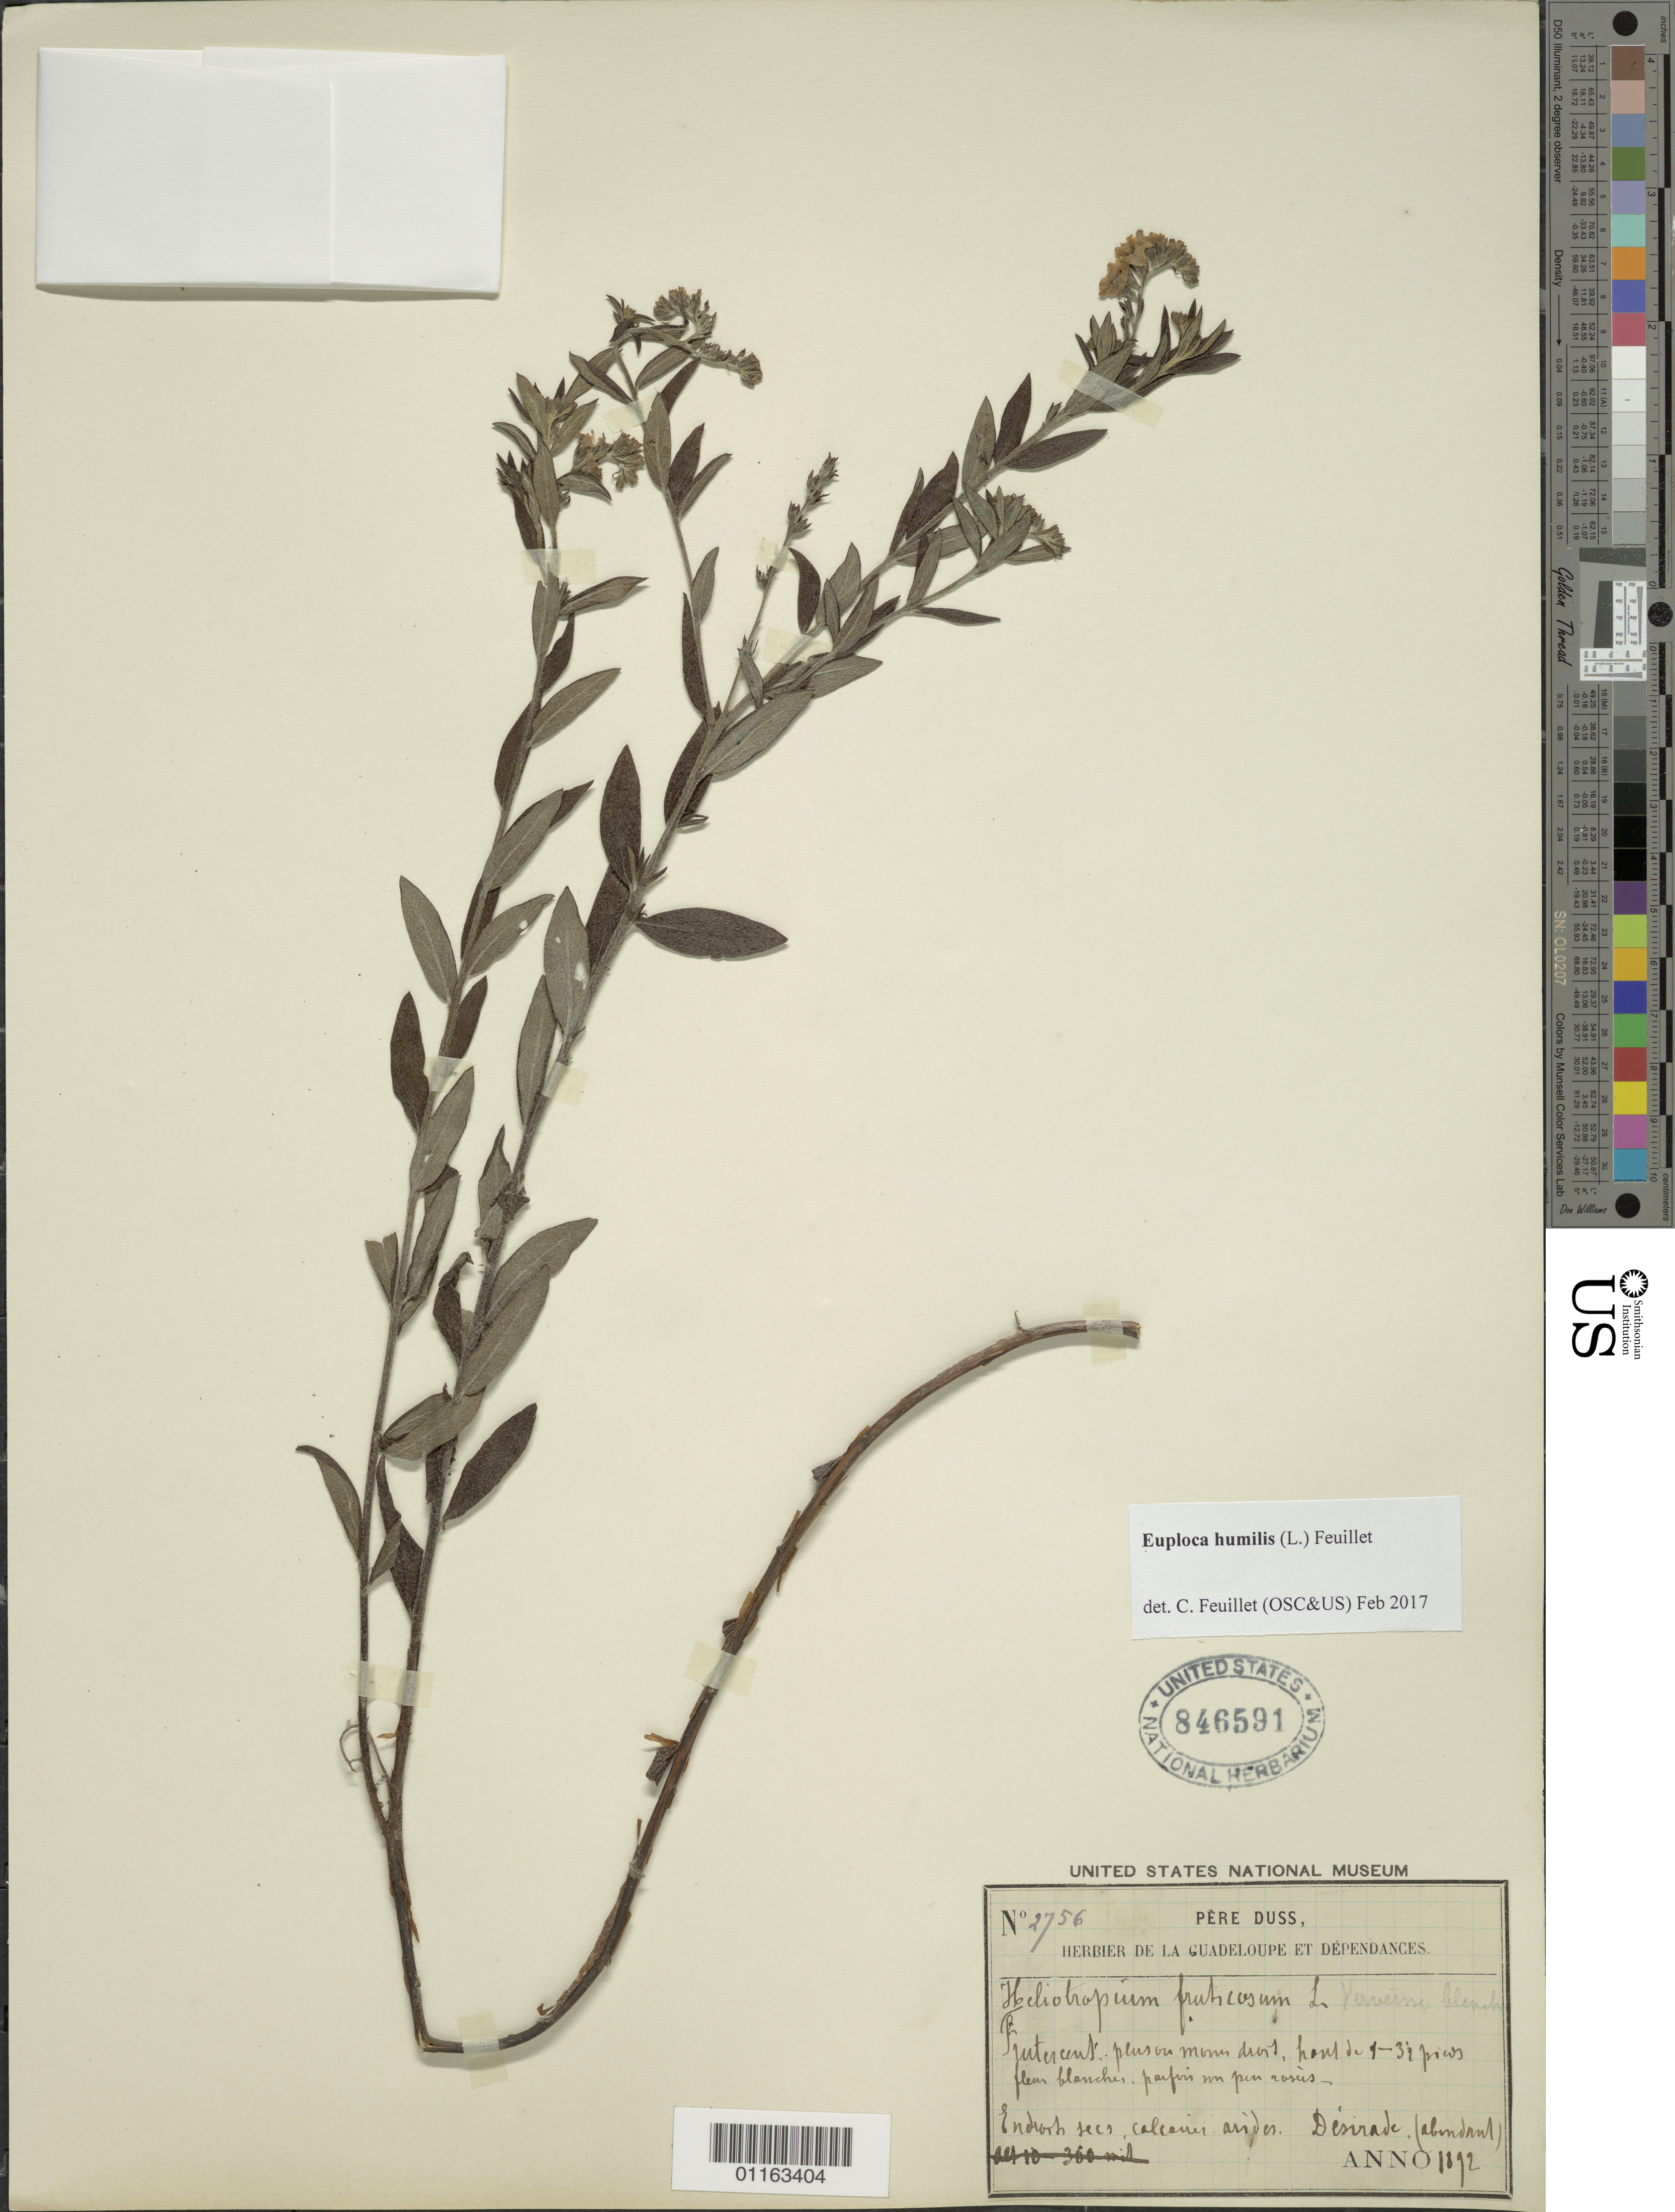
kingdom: Plantae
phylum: Tracheophyta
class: Magnoliopsida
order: Boraginales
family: Heliotropiaceae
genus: Euploca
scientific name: Euploca humilis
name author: (L.) Feuillet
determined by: Feuillet, C.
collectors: Père Duss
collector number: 2756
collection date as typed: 1892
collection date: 1892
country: Guadeloupe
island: La Désirade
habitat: Endroit secs, calcaires arides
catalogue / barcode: US 846591